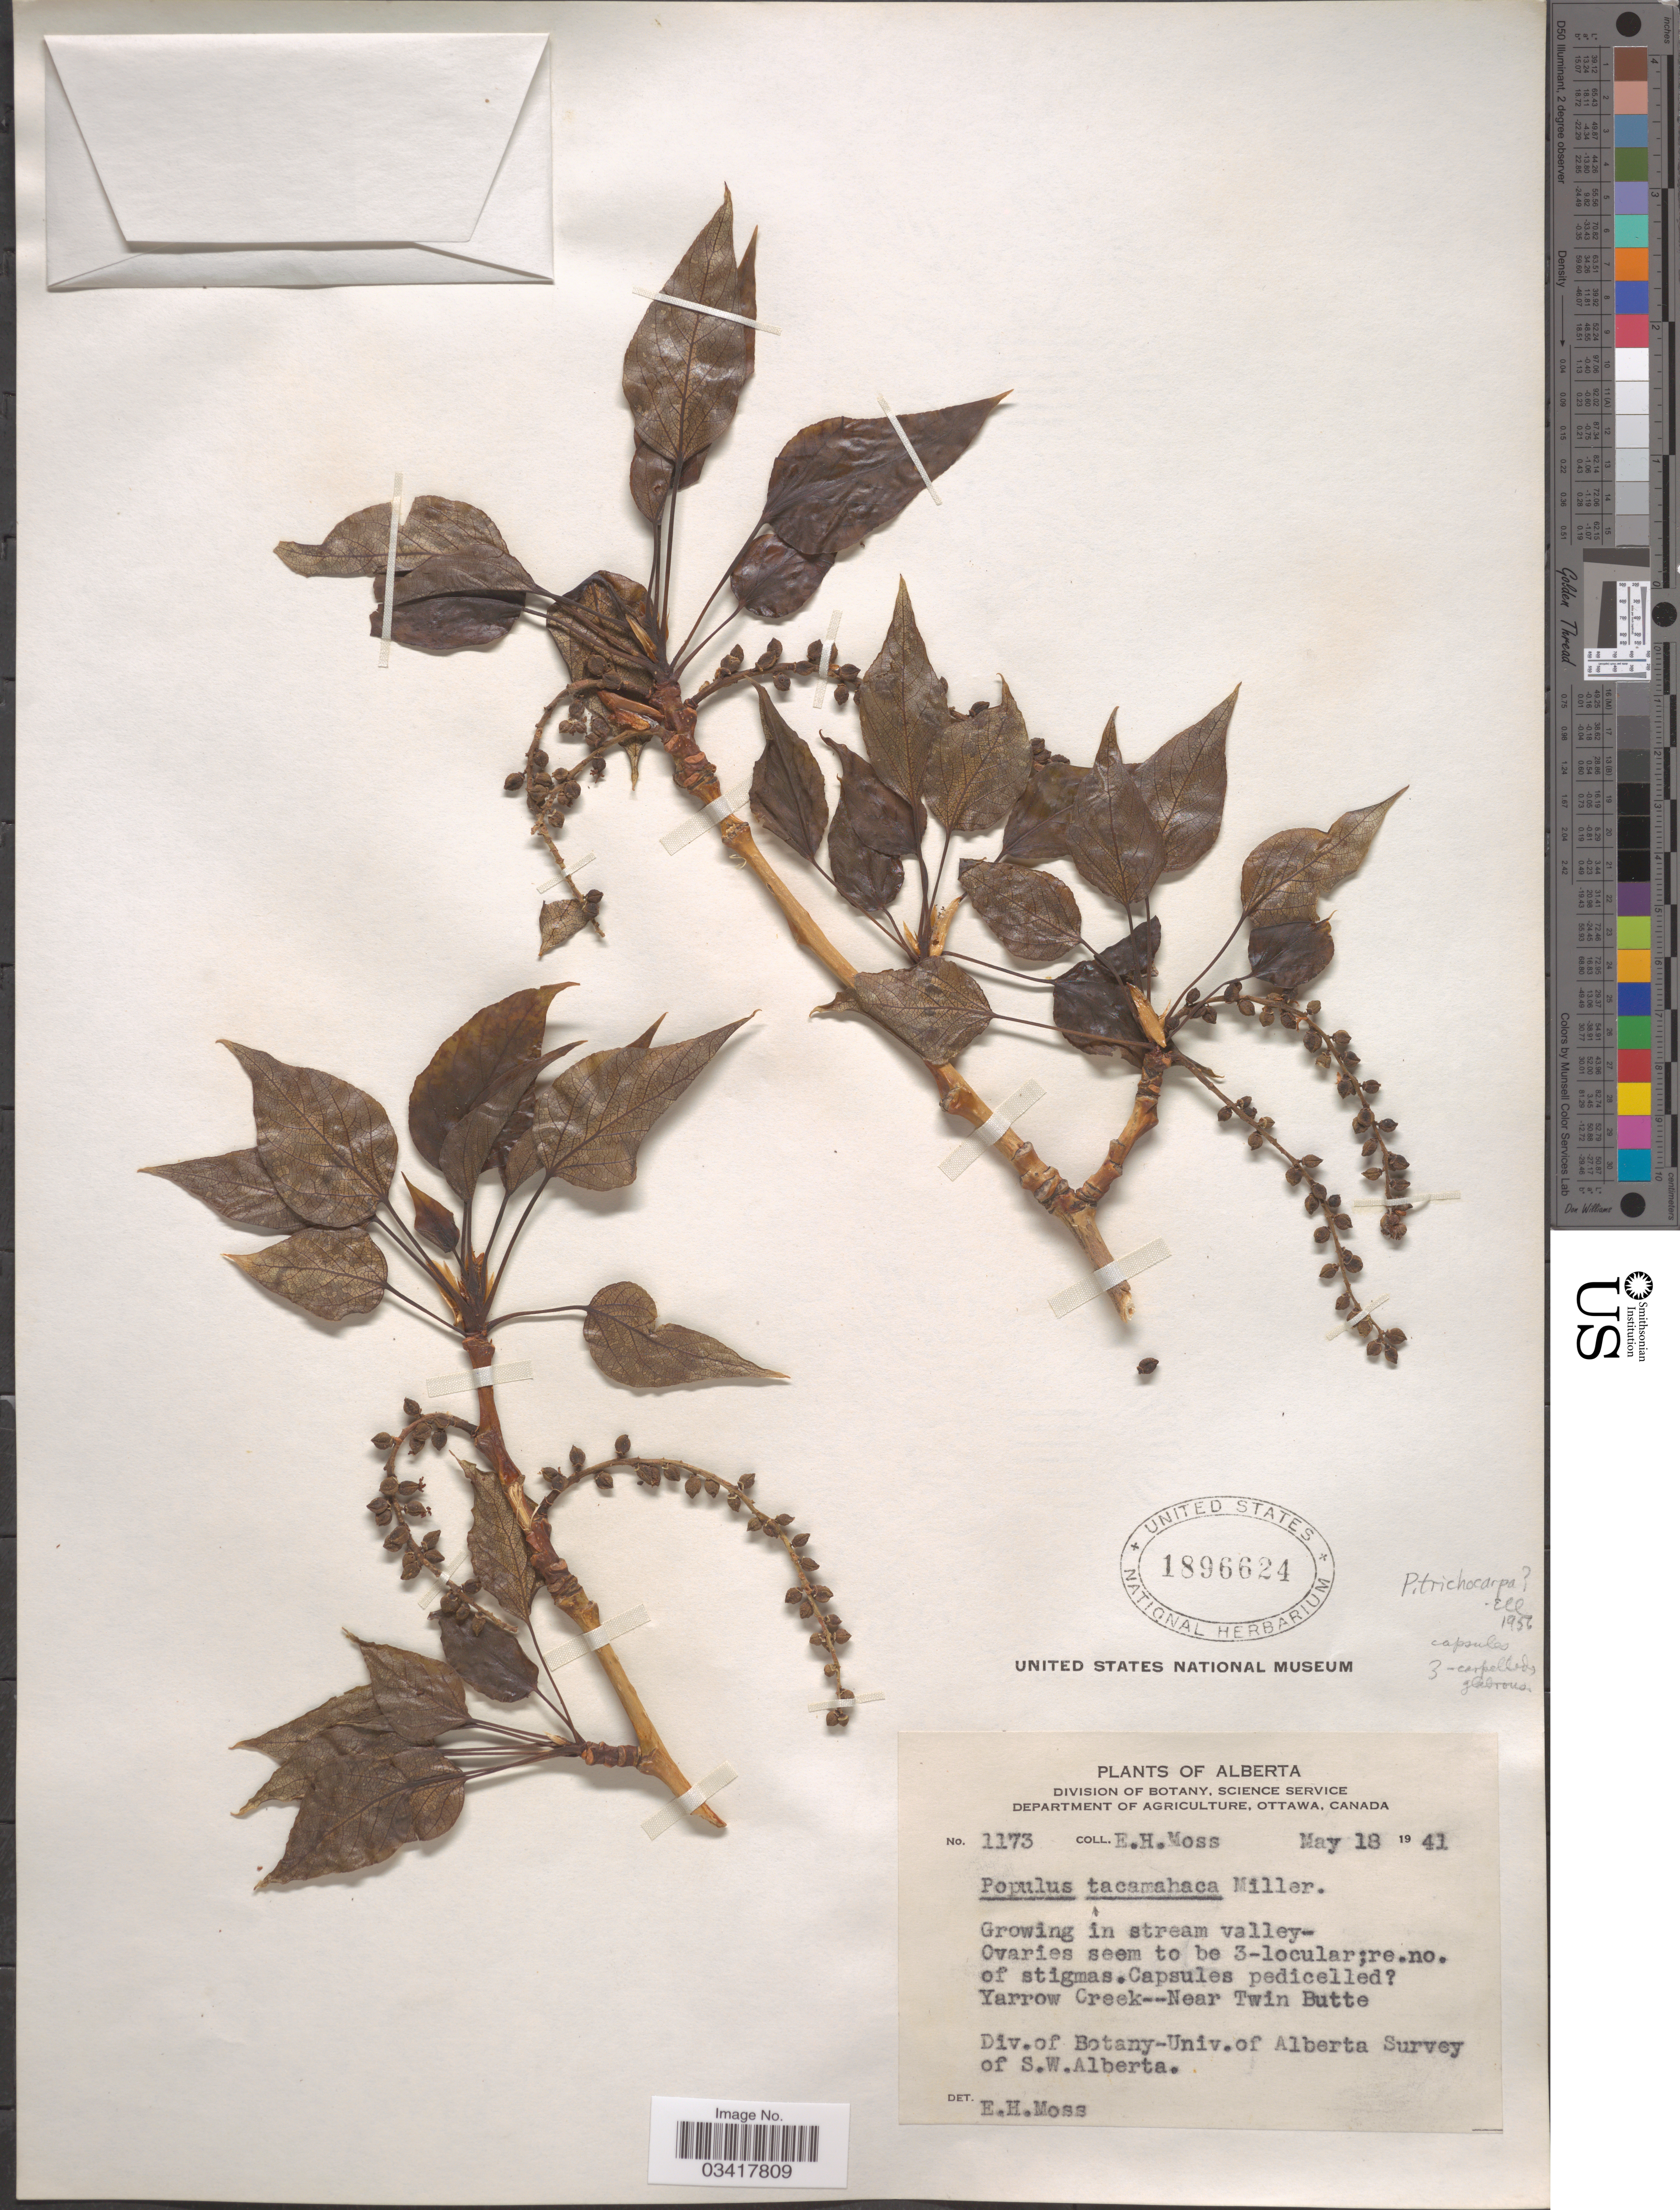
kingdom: Plantae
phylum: Tracheophyta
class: Magnoliopsida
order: Malpighiales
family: Salicaceae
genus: Populus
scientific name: Populus trichocarpa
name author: Torr. & A. Gray ex W. Hook.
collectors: E. Moss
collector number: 1173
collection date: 1941-05-18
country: Canada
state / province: Alberta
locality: Yarrow Creek -- Near Twin Butte. S.W. Alberta.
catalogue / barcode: US 1896624